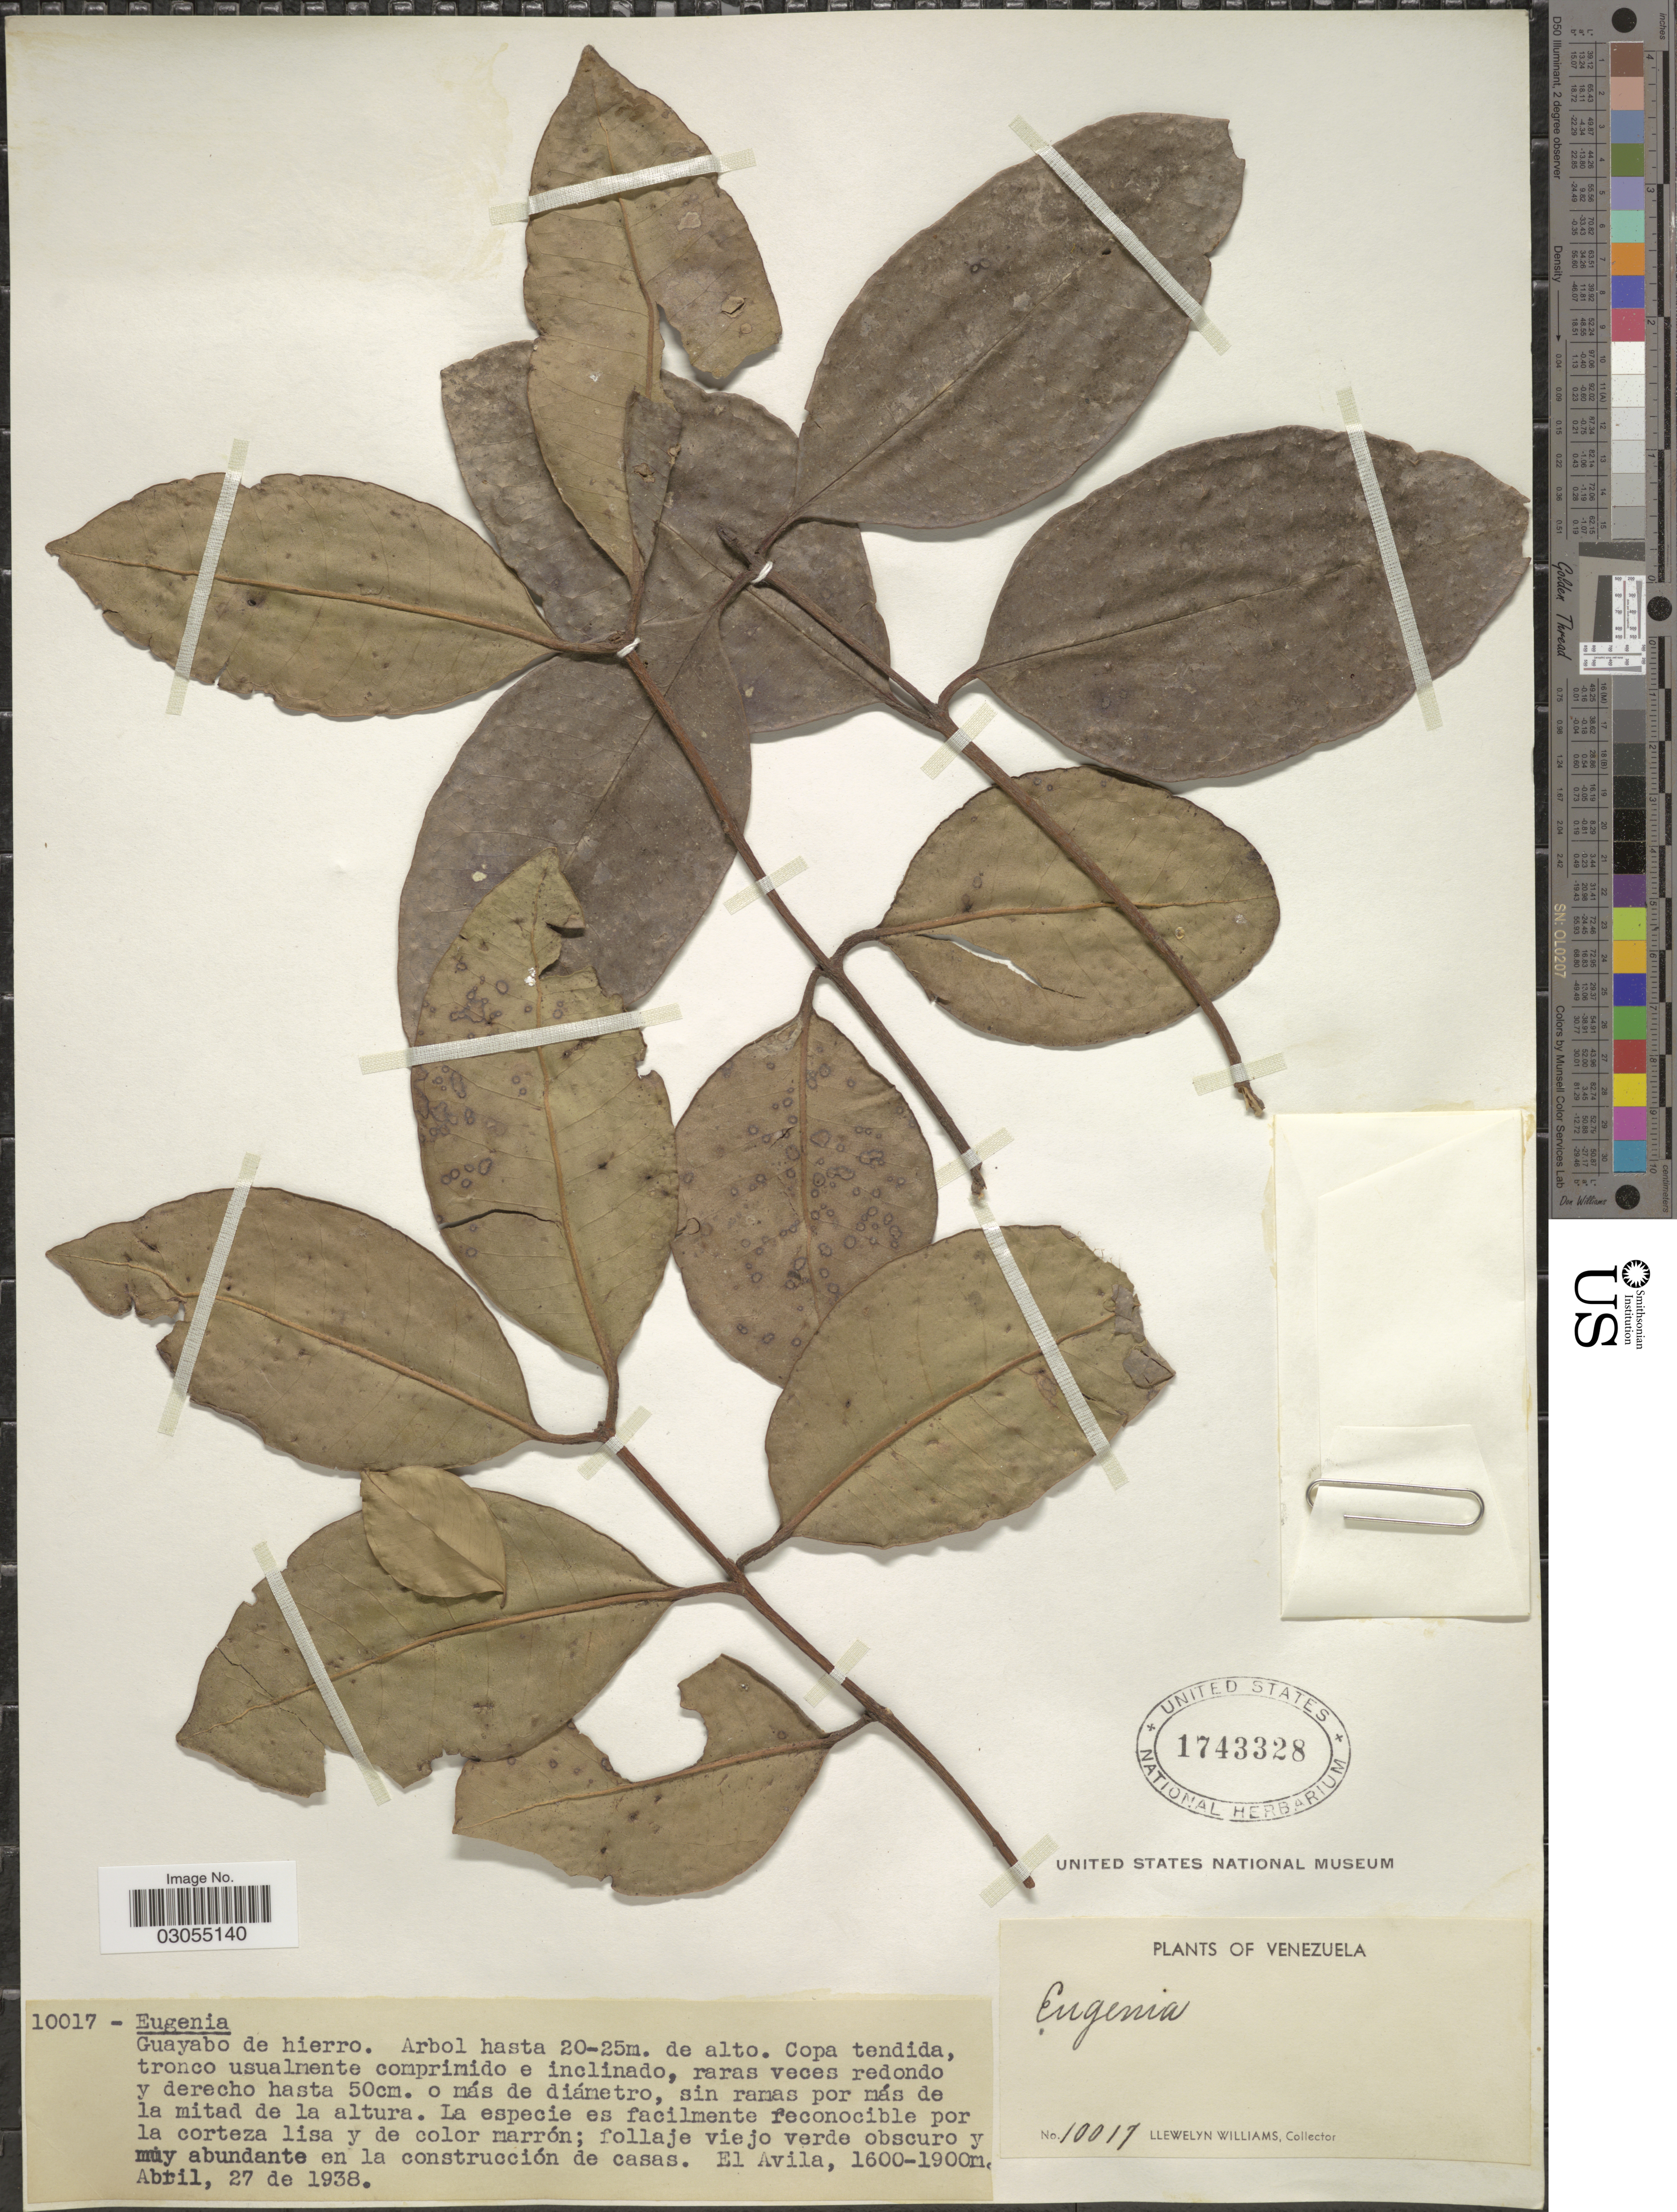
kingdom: Plantae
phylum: Tracheophyta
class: Magnoliopsida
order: Myrtales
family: Myrtaceae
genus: Eugenia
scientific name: Eugenia sp.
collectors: Ll. Williams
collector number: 10017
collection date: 1938-04-27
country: Venezuela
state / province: Miranda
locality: Guayabo de hierro. El Avila.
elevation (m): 1600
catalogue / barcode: US 1743328